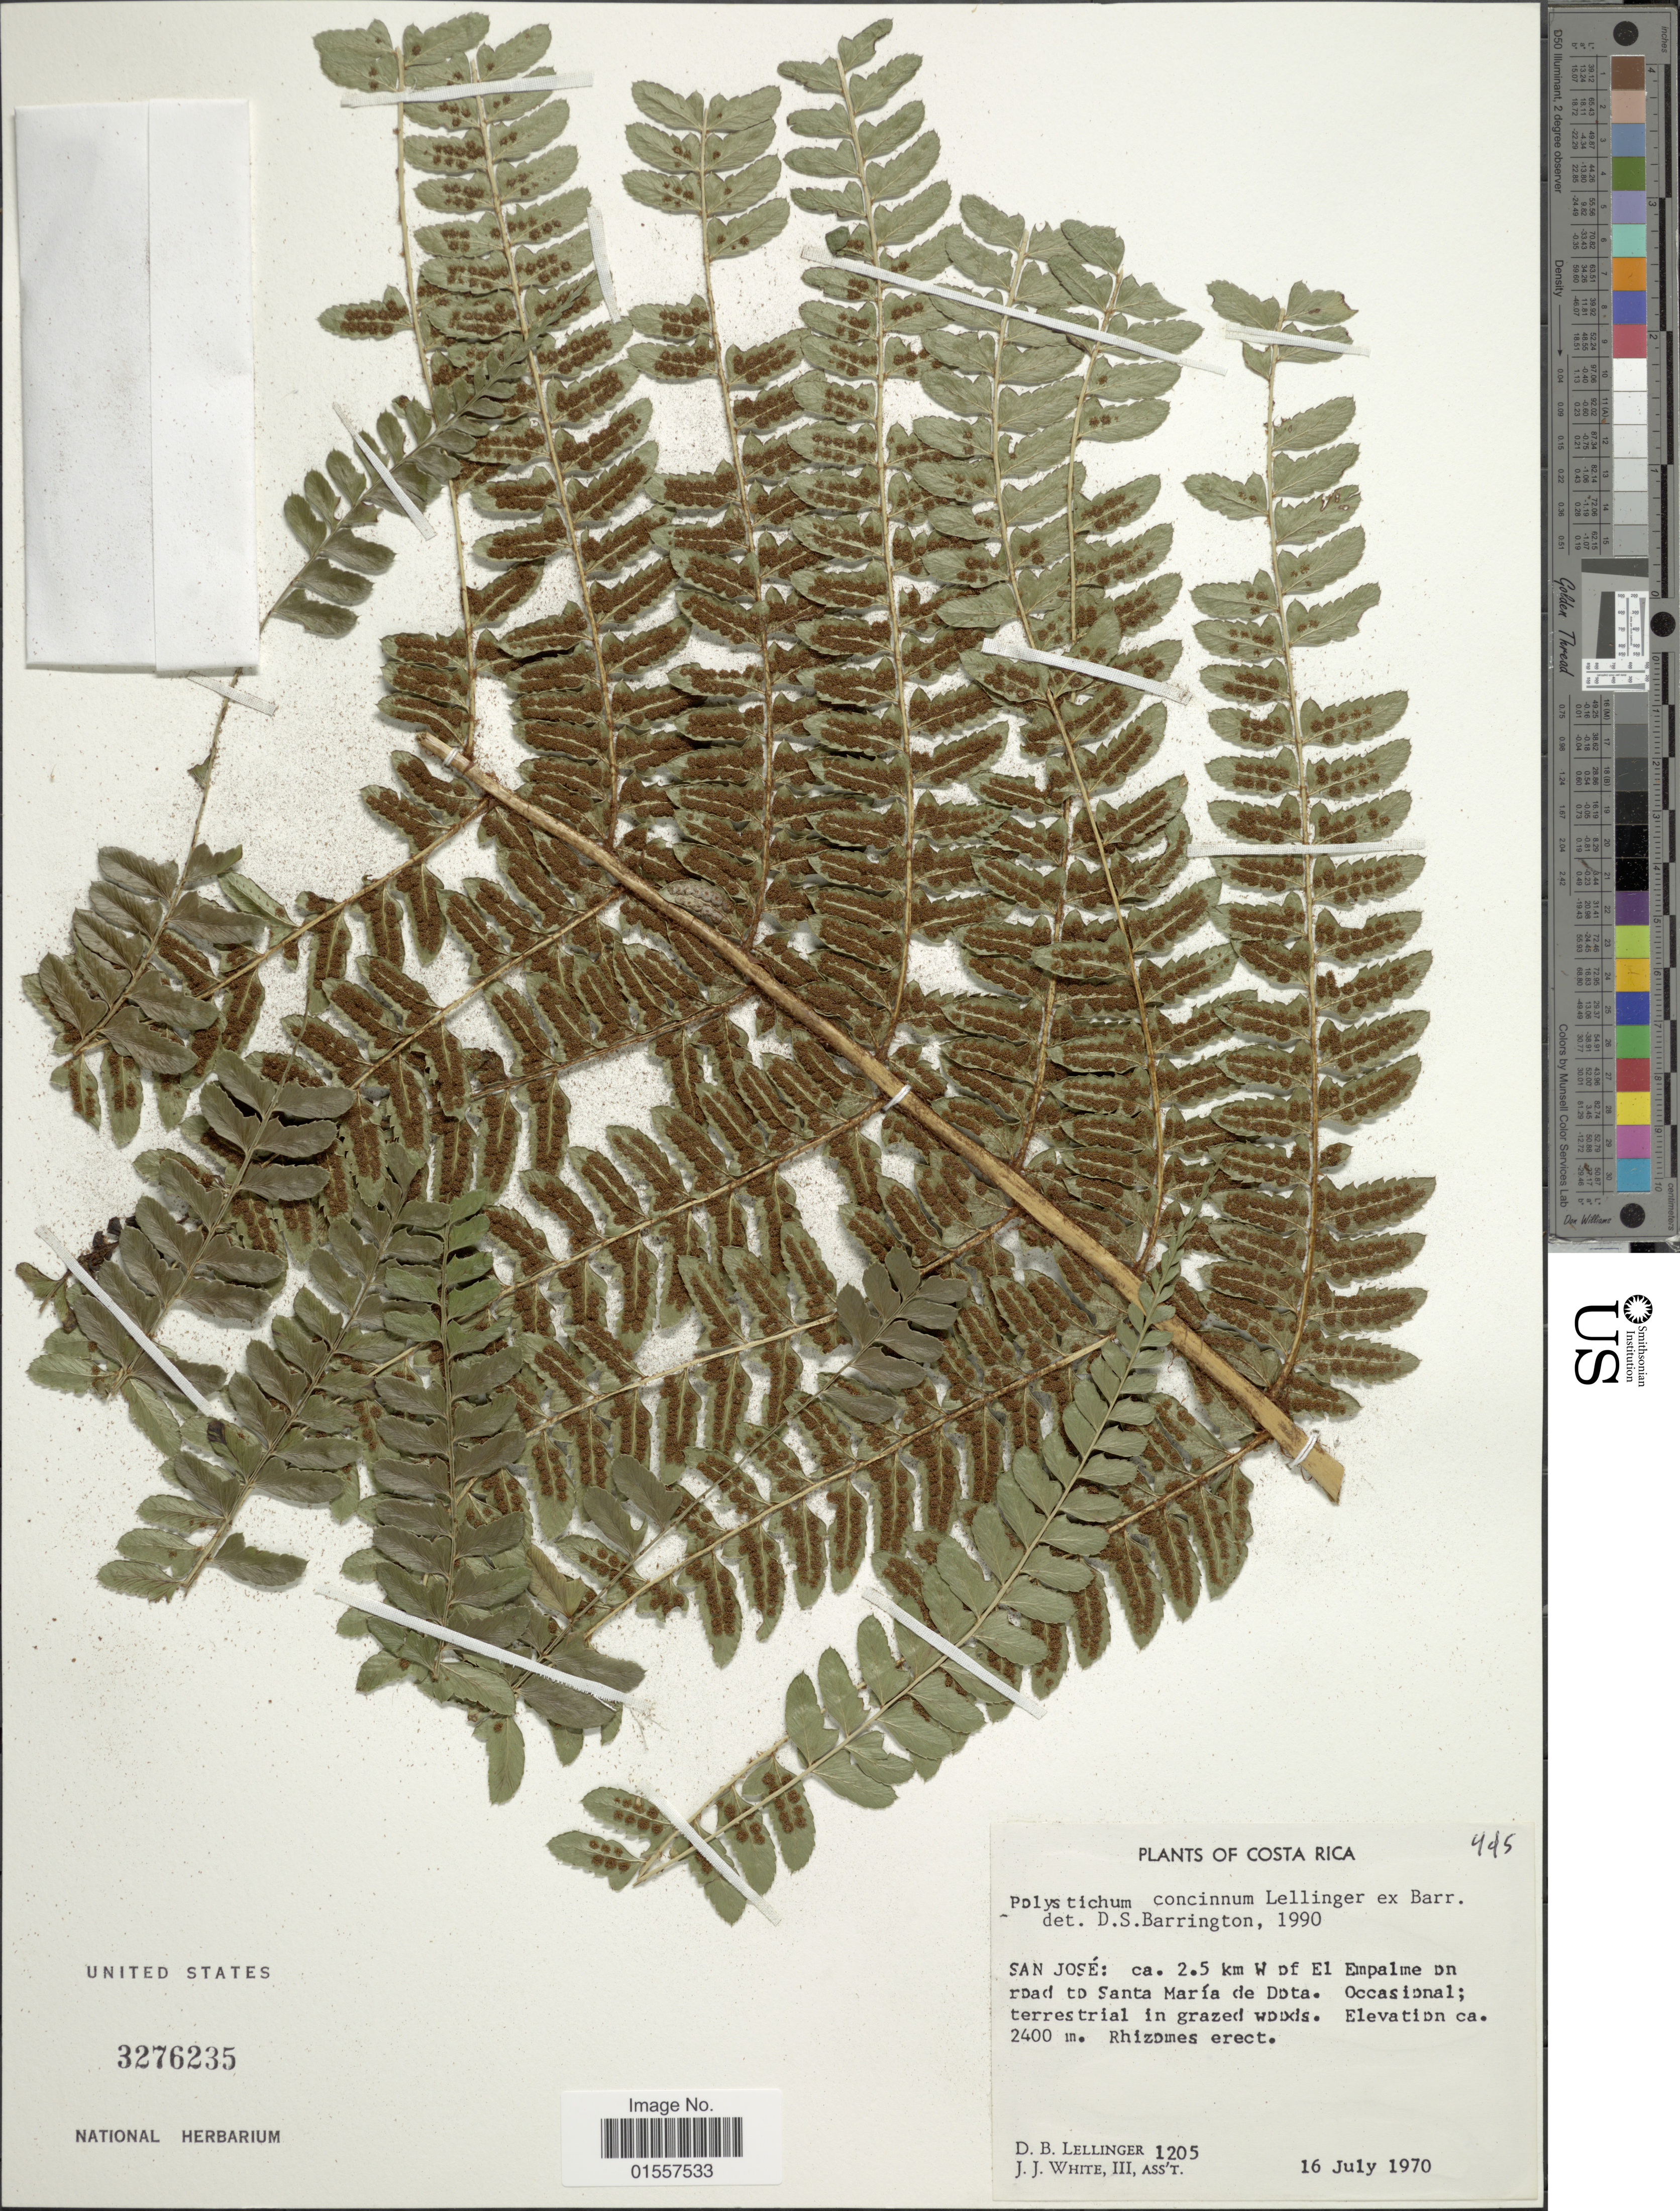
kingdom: Plantae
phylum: Tracheophyta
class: Polypodiopsida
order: Polypodiales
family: Dryopteridaceae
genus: Polystichum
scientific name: Polystichum concinnum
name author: Lellinger ex Barrington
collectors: D. B. Lellinger & J. J. White III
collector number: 1205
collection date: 1970-07-16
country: Costa Rica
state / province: San José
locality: San Jose: ca. 2.5 km W of El Empalme on road to Santa Maria de Dota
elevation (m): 2400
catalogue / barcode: US 3276235